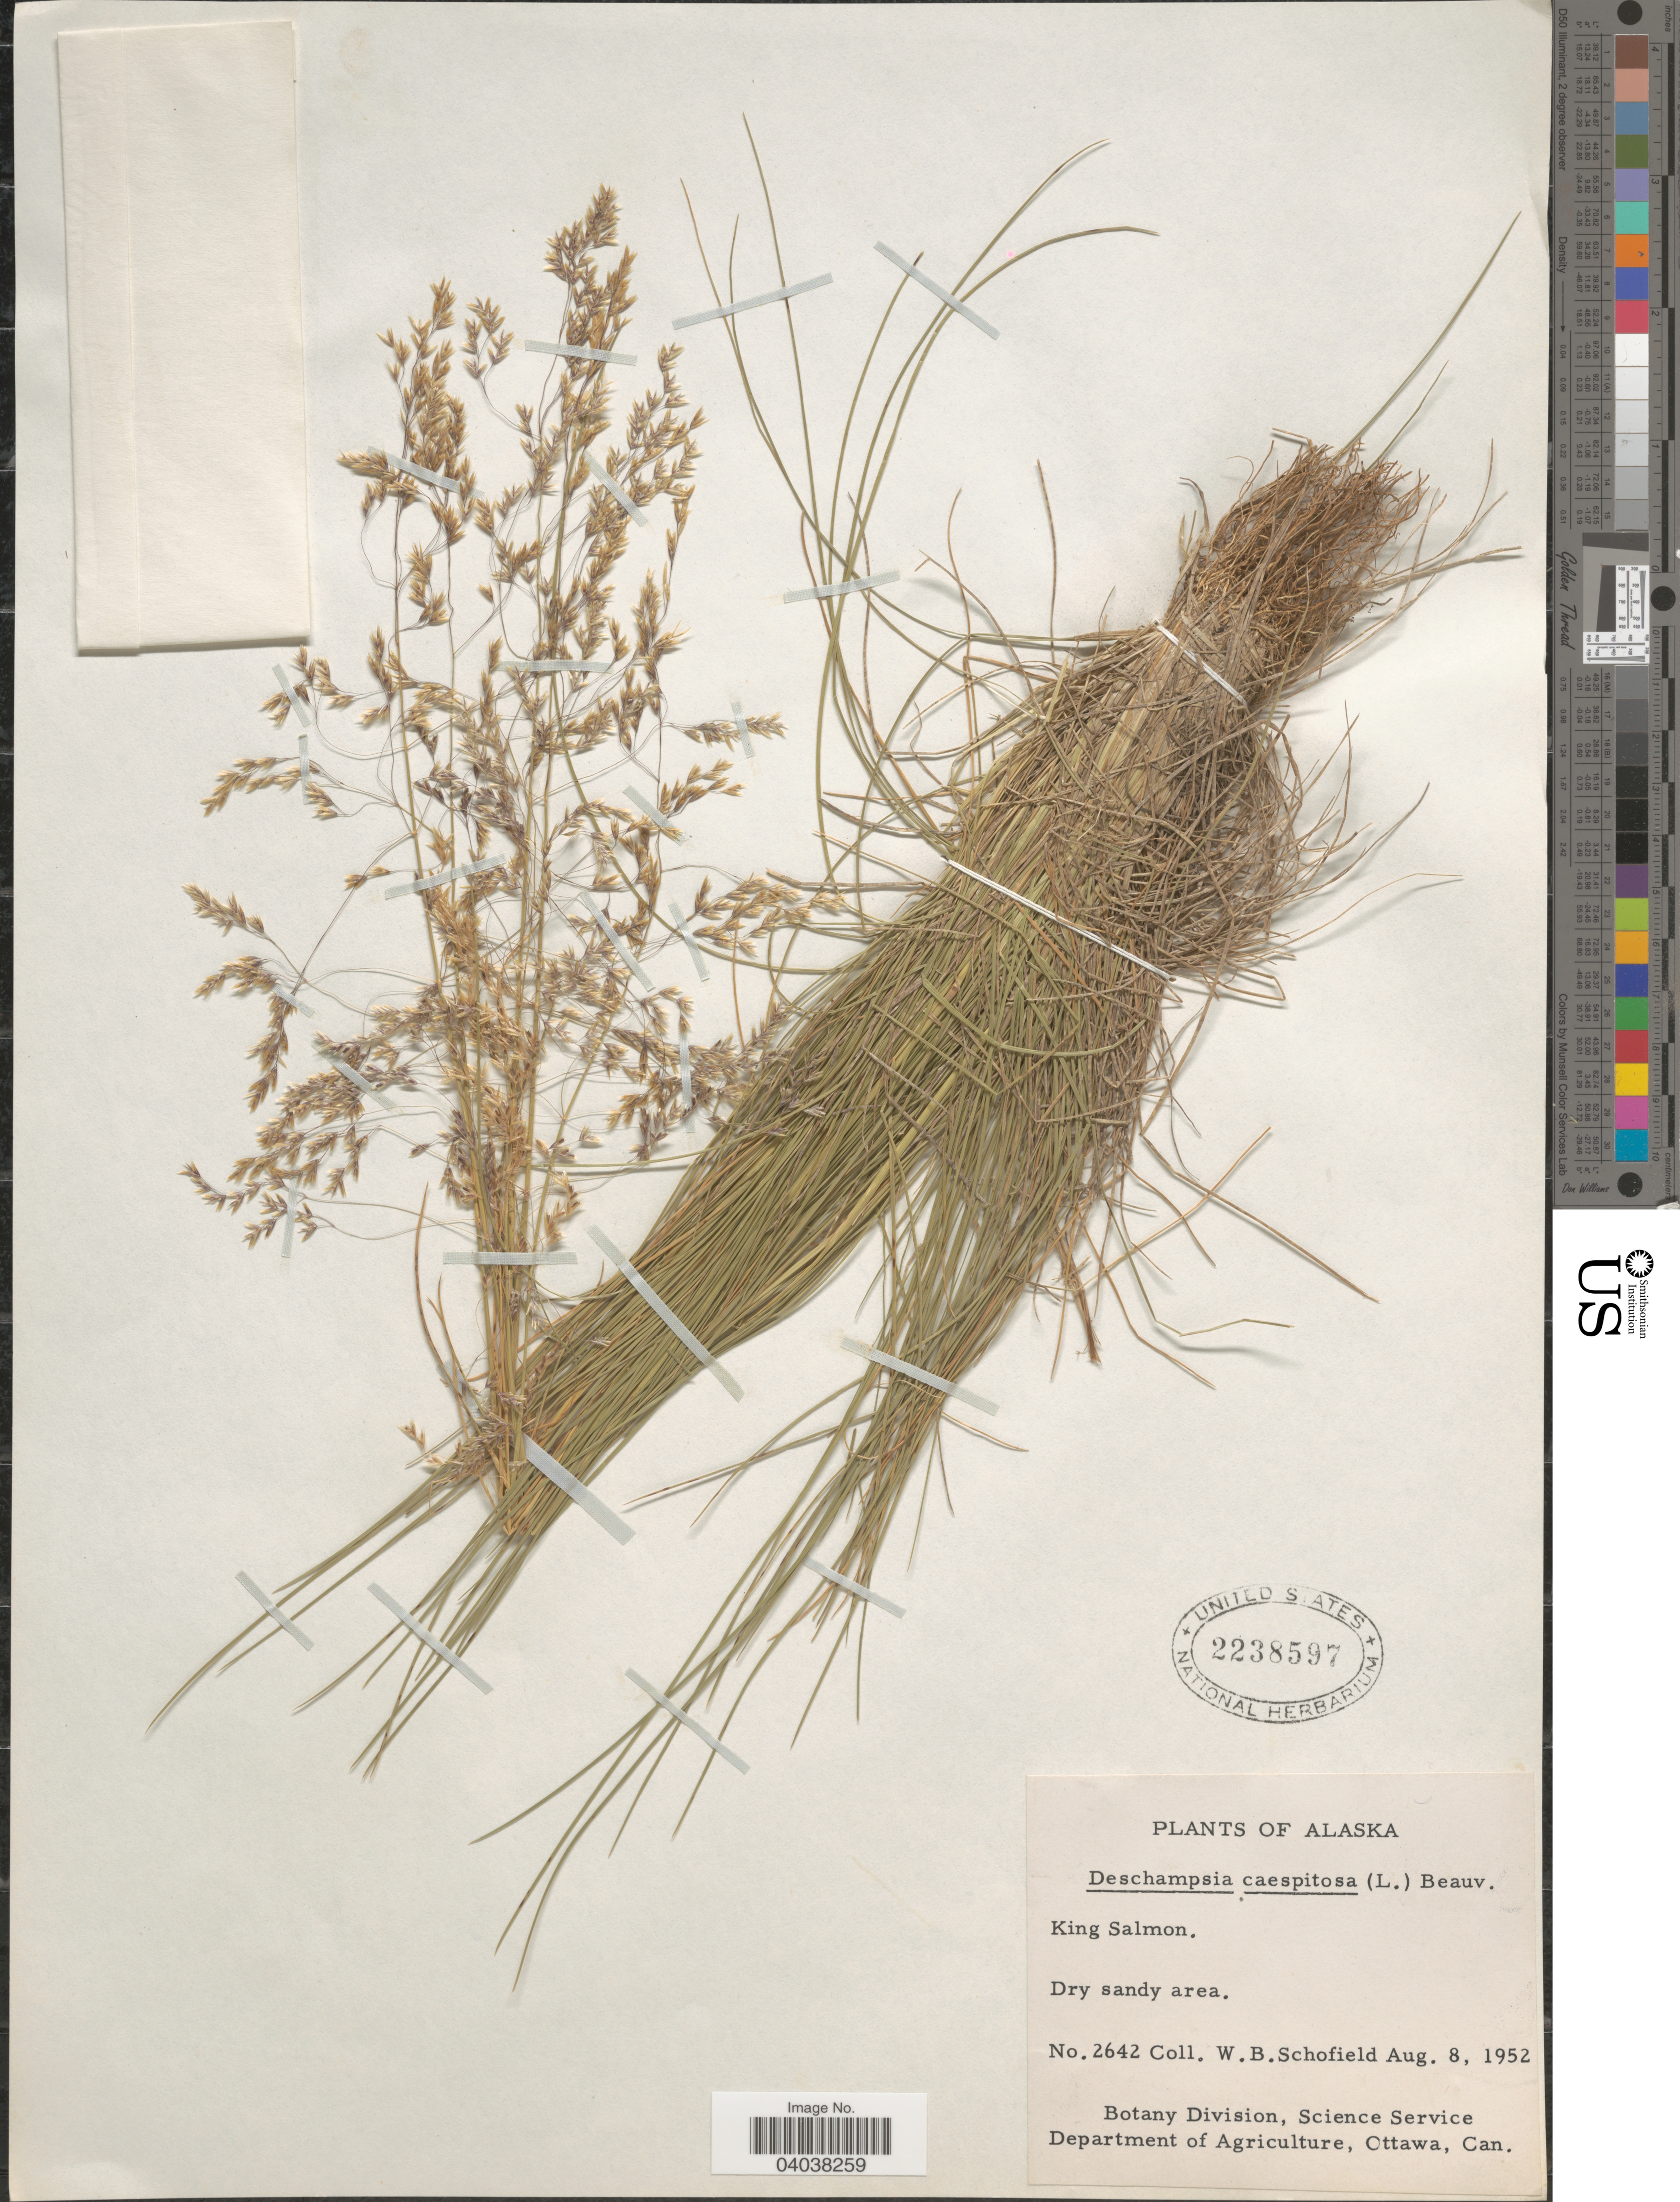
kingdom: Plantae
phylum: Tracheophyta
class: Liliopsida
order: Poales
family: Poaceae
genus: Deschampsia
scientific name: Deschampsia cespitosa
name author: (L.) P. Beauv.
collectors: W. Schofield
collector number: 2642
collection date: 1952-08-08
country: United States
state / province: Alaska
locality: King Salmon.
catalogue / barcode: US 2238597